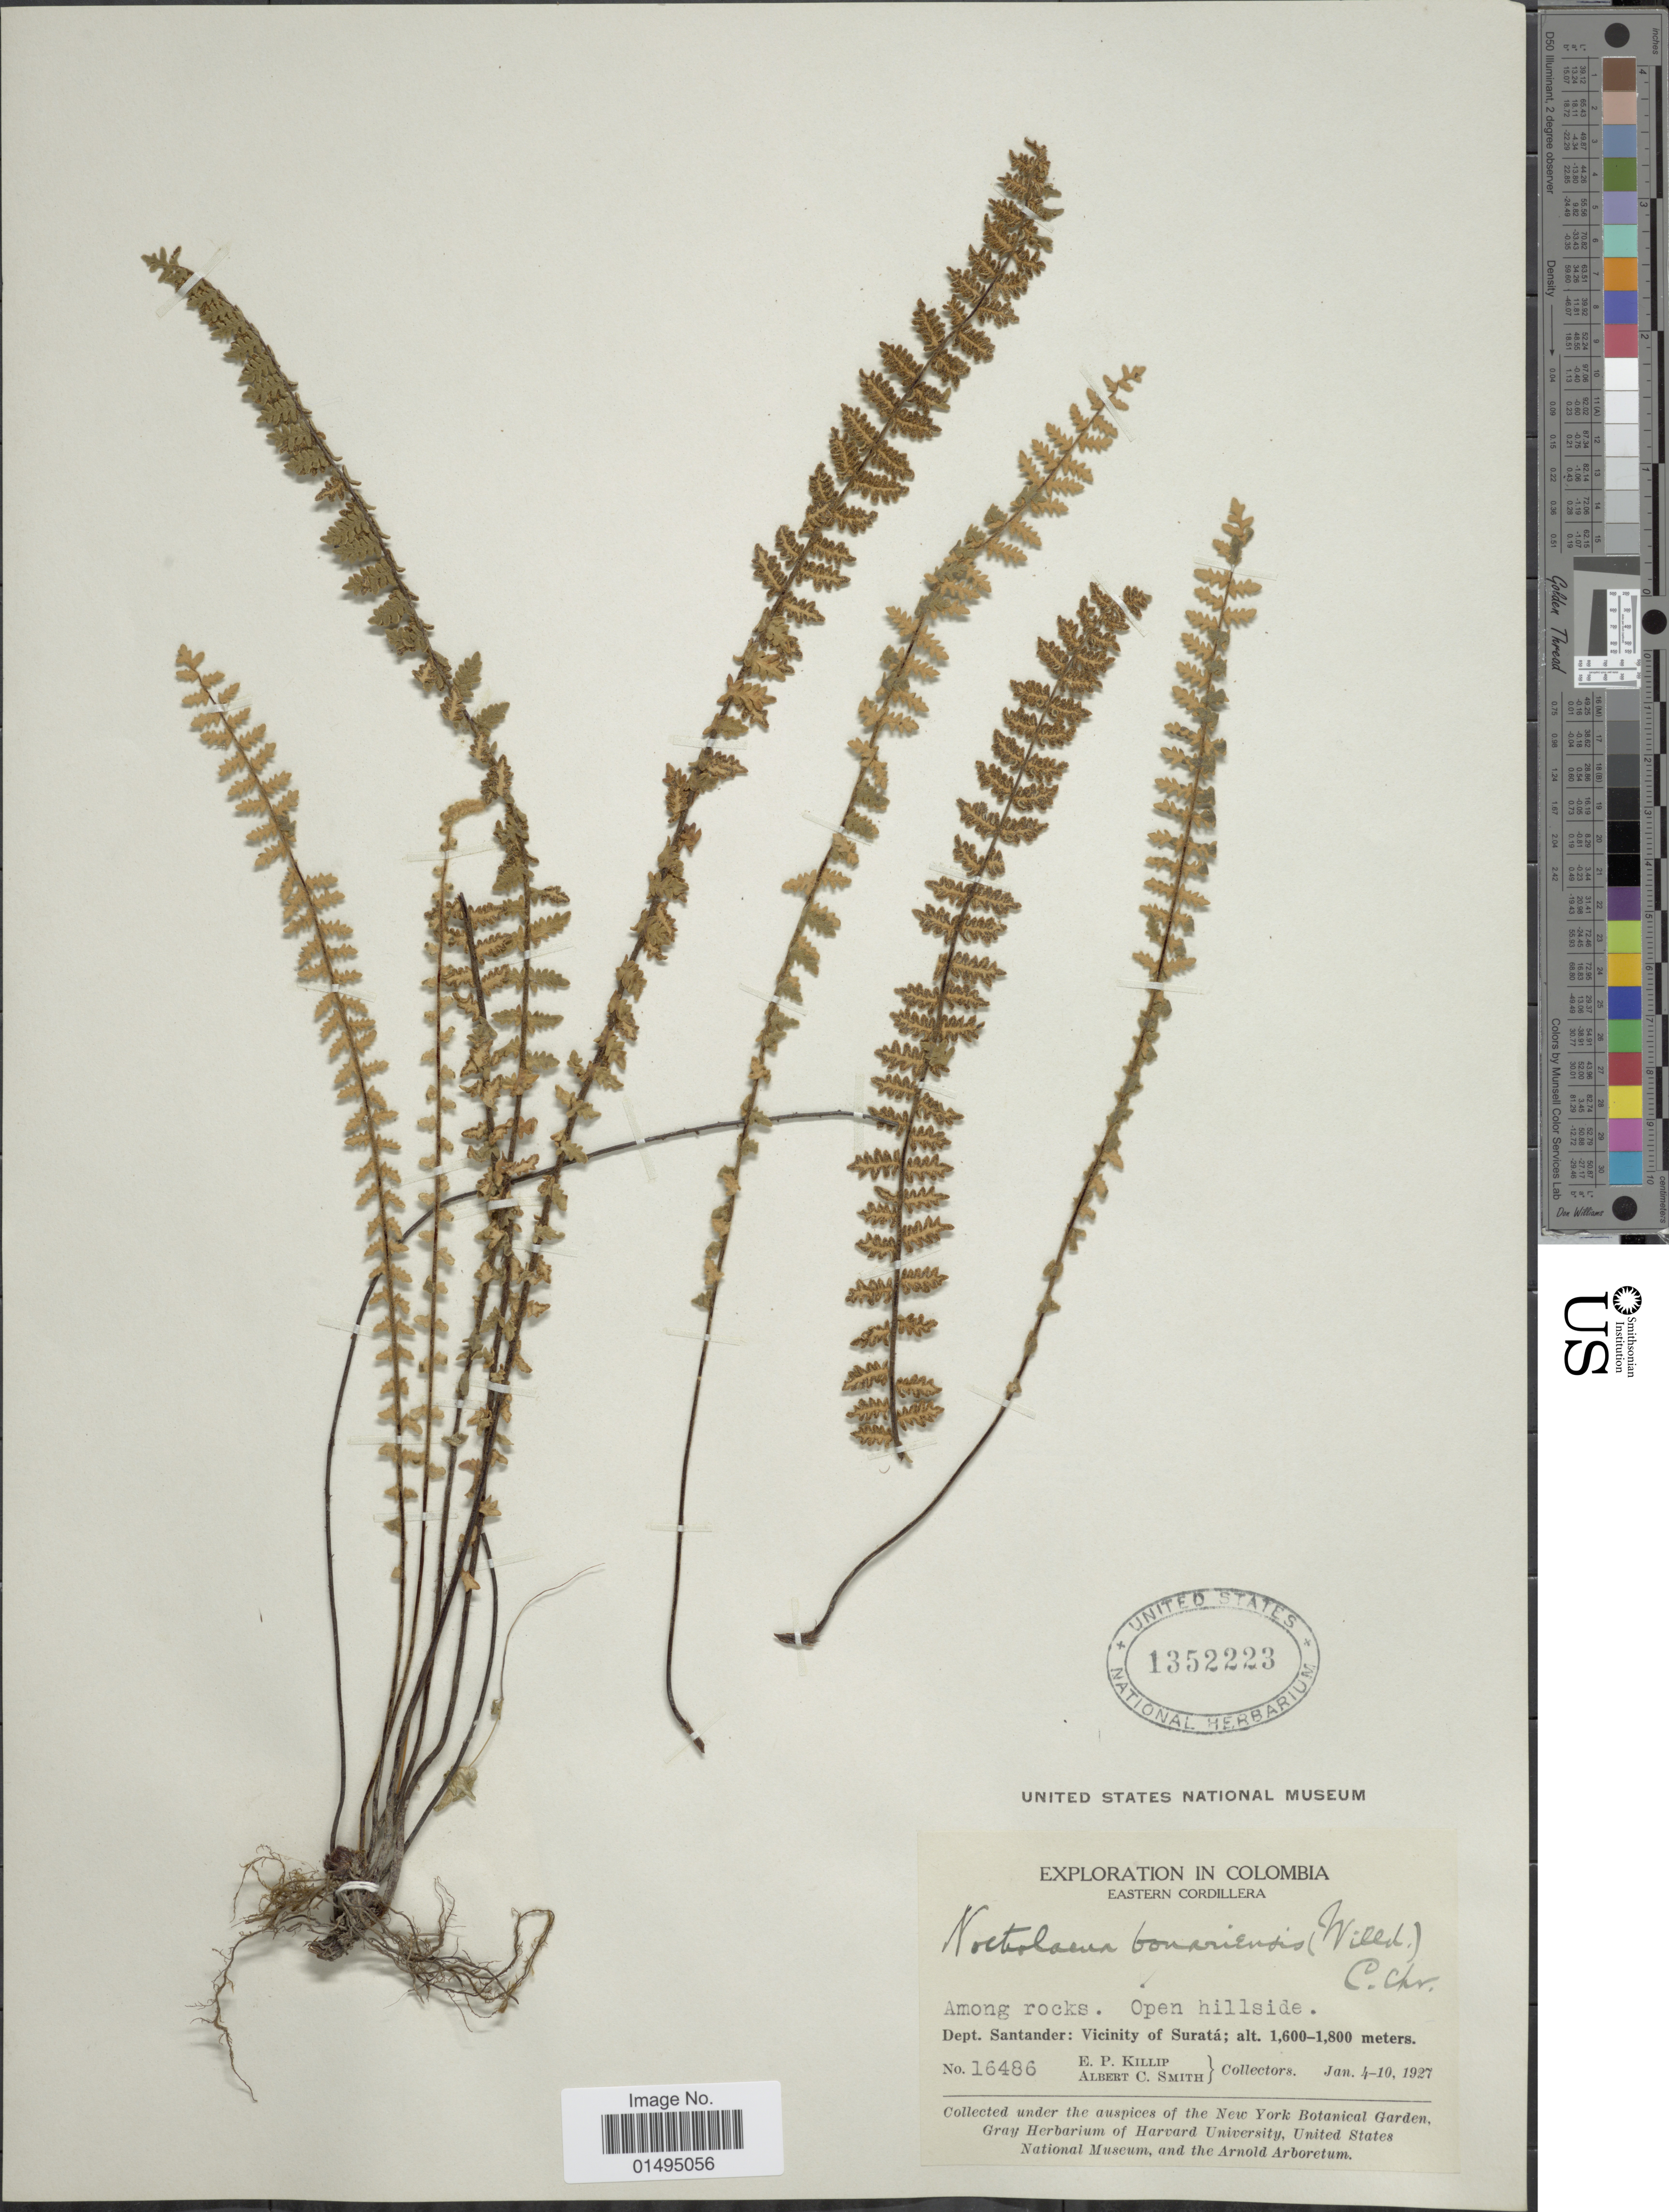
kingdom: Plantae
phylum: Tracheophyta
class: Polypodiopsida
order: Polypodiales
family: Pteridaceae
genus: Myriopteris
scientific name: Myriopteris aurea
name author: (Poir.) Grusz & Windham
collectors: E. P. Killip & A. C. Smith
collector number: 16486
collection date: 1927-01-04/1927-01-10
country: Colombia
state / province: Santander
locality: Eastern Cordillera, Dept. Santander; Vicinity of Surata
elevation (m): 1600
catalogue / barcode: US 1352223